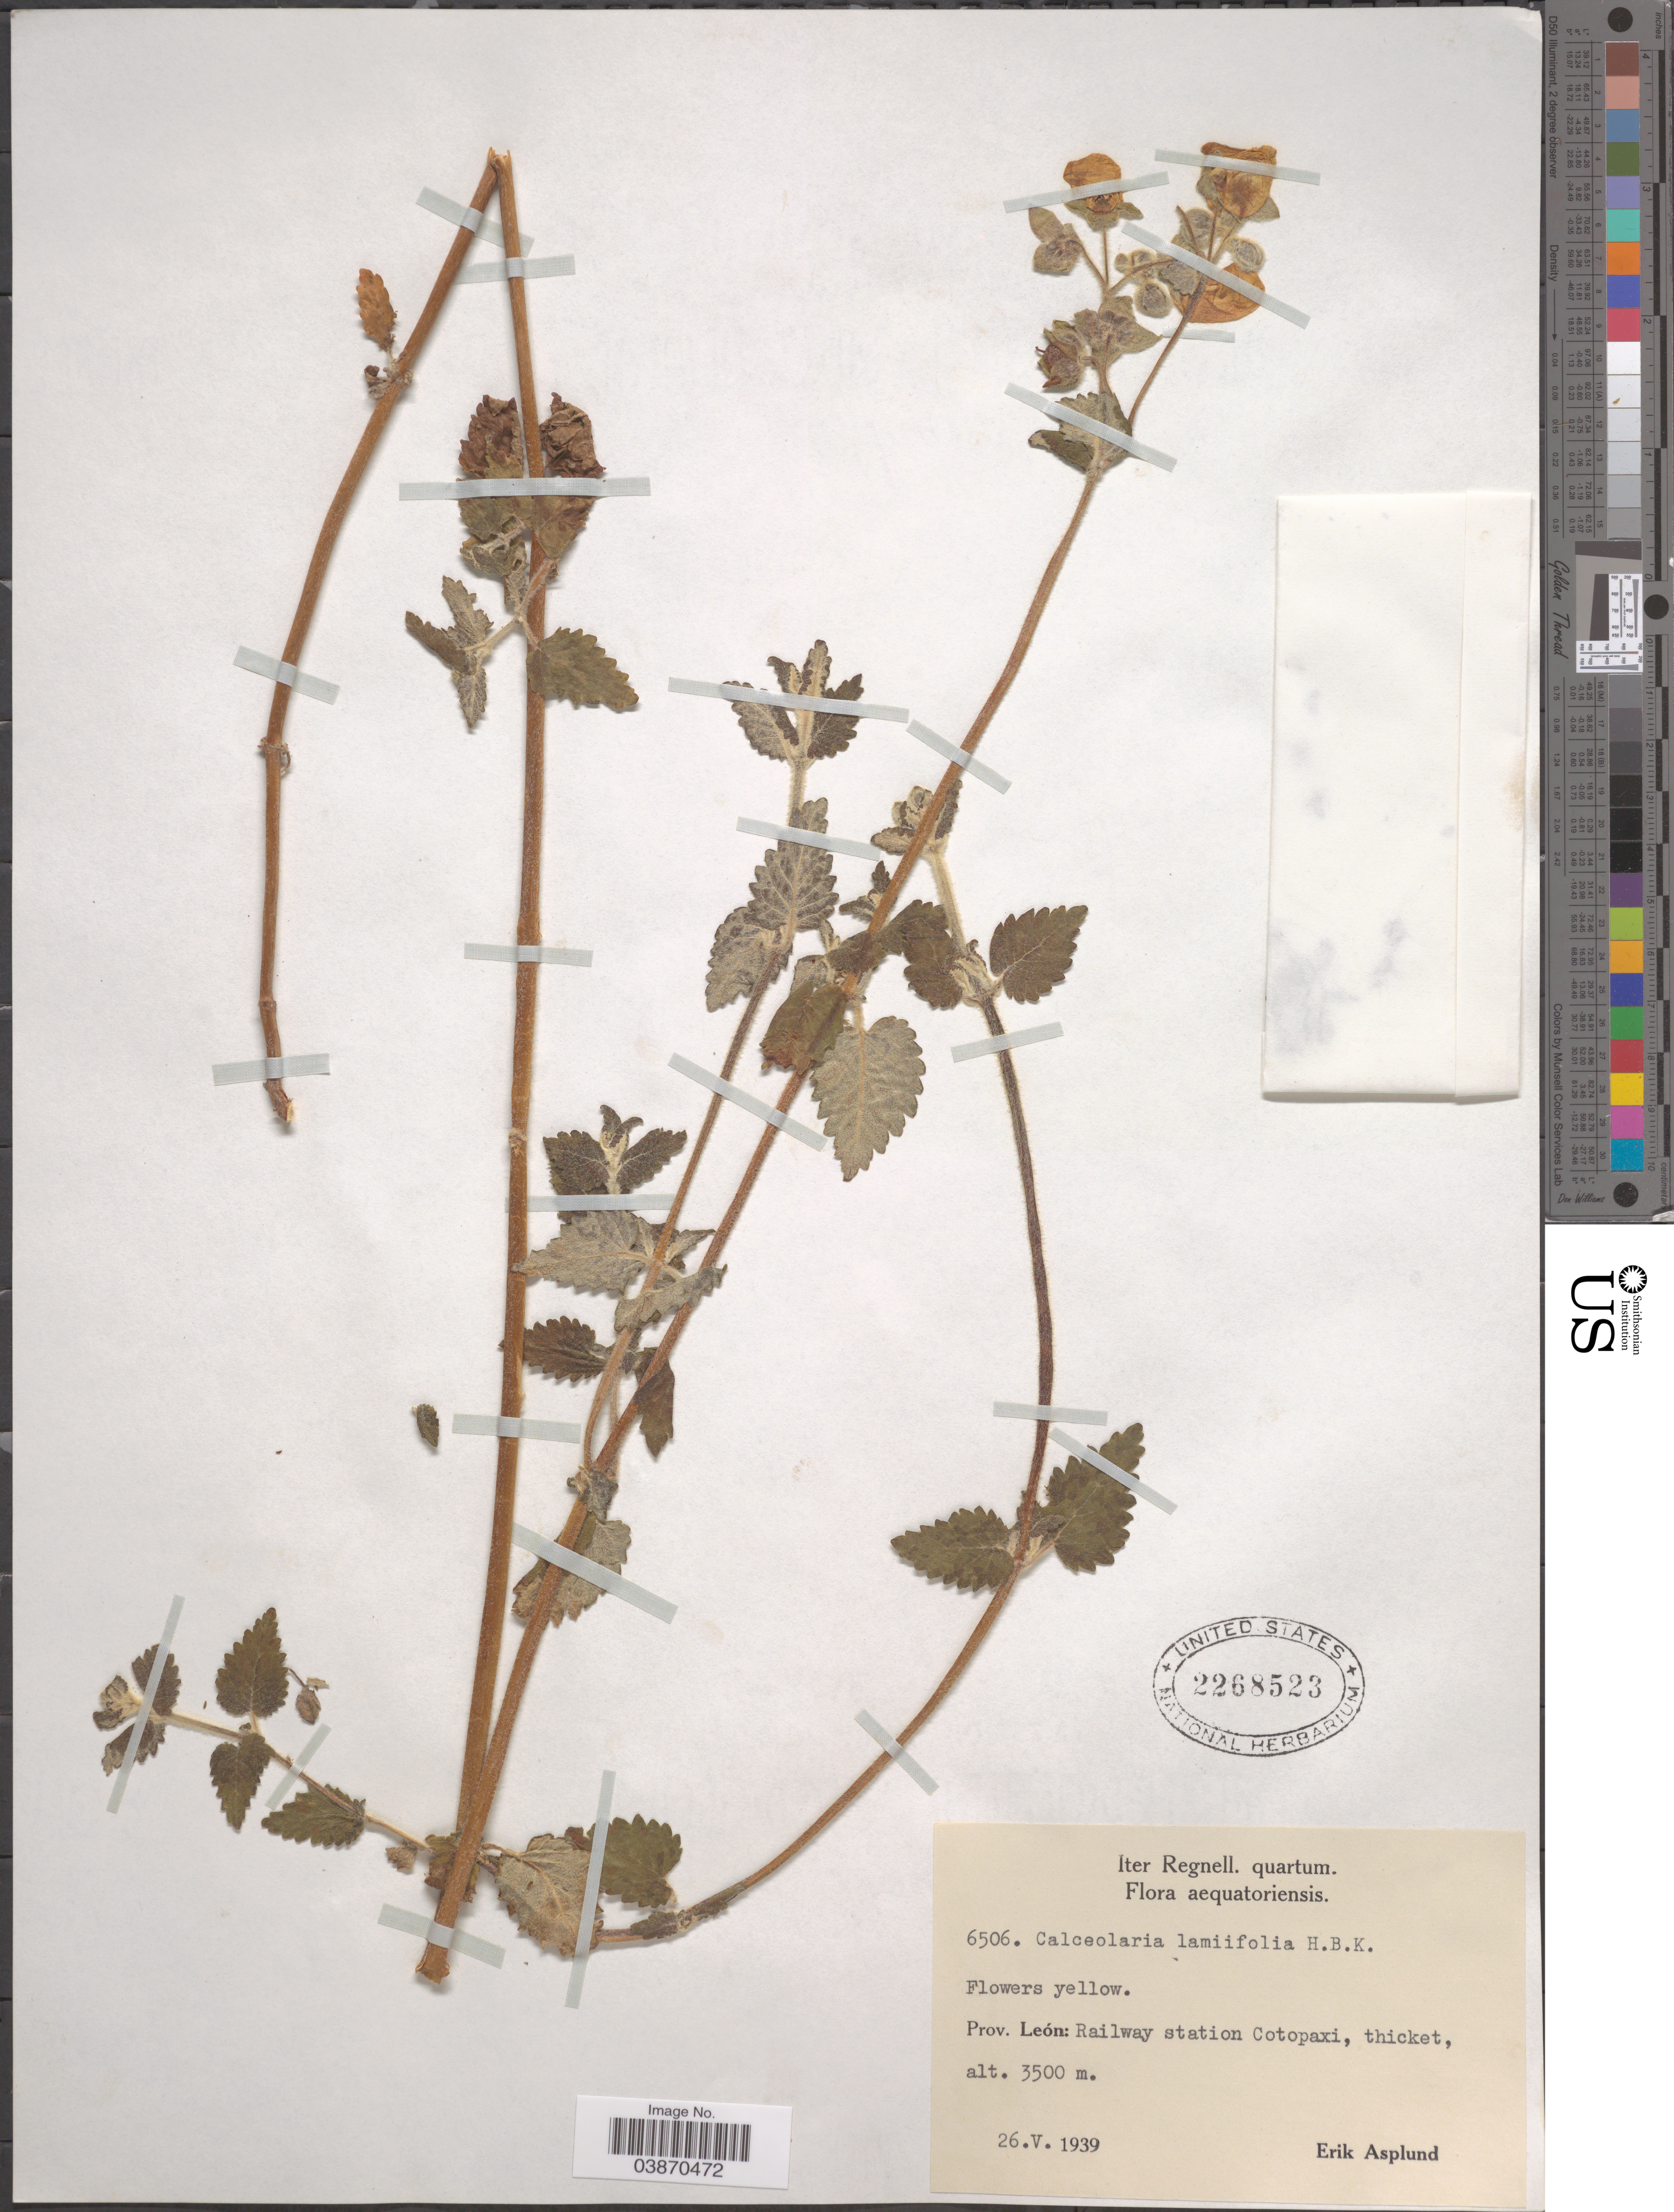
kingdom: Plantae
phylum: Tracheophyta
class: Magnoliopsida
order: Lamiales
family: Calceolariaceae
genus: Calceolaria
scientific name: Calceolaria lamiifolia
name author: Kunth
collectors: E. Asplund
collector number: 6506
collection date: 1939-05-26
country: Ecuador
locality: Prov. León: Railway station Cotopaxi, thicket.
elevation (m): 3500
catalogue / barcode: US 2268523